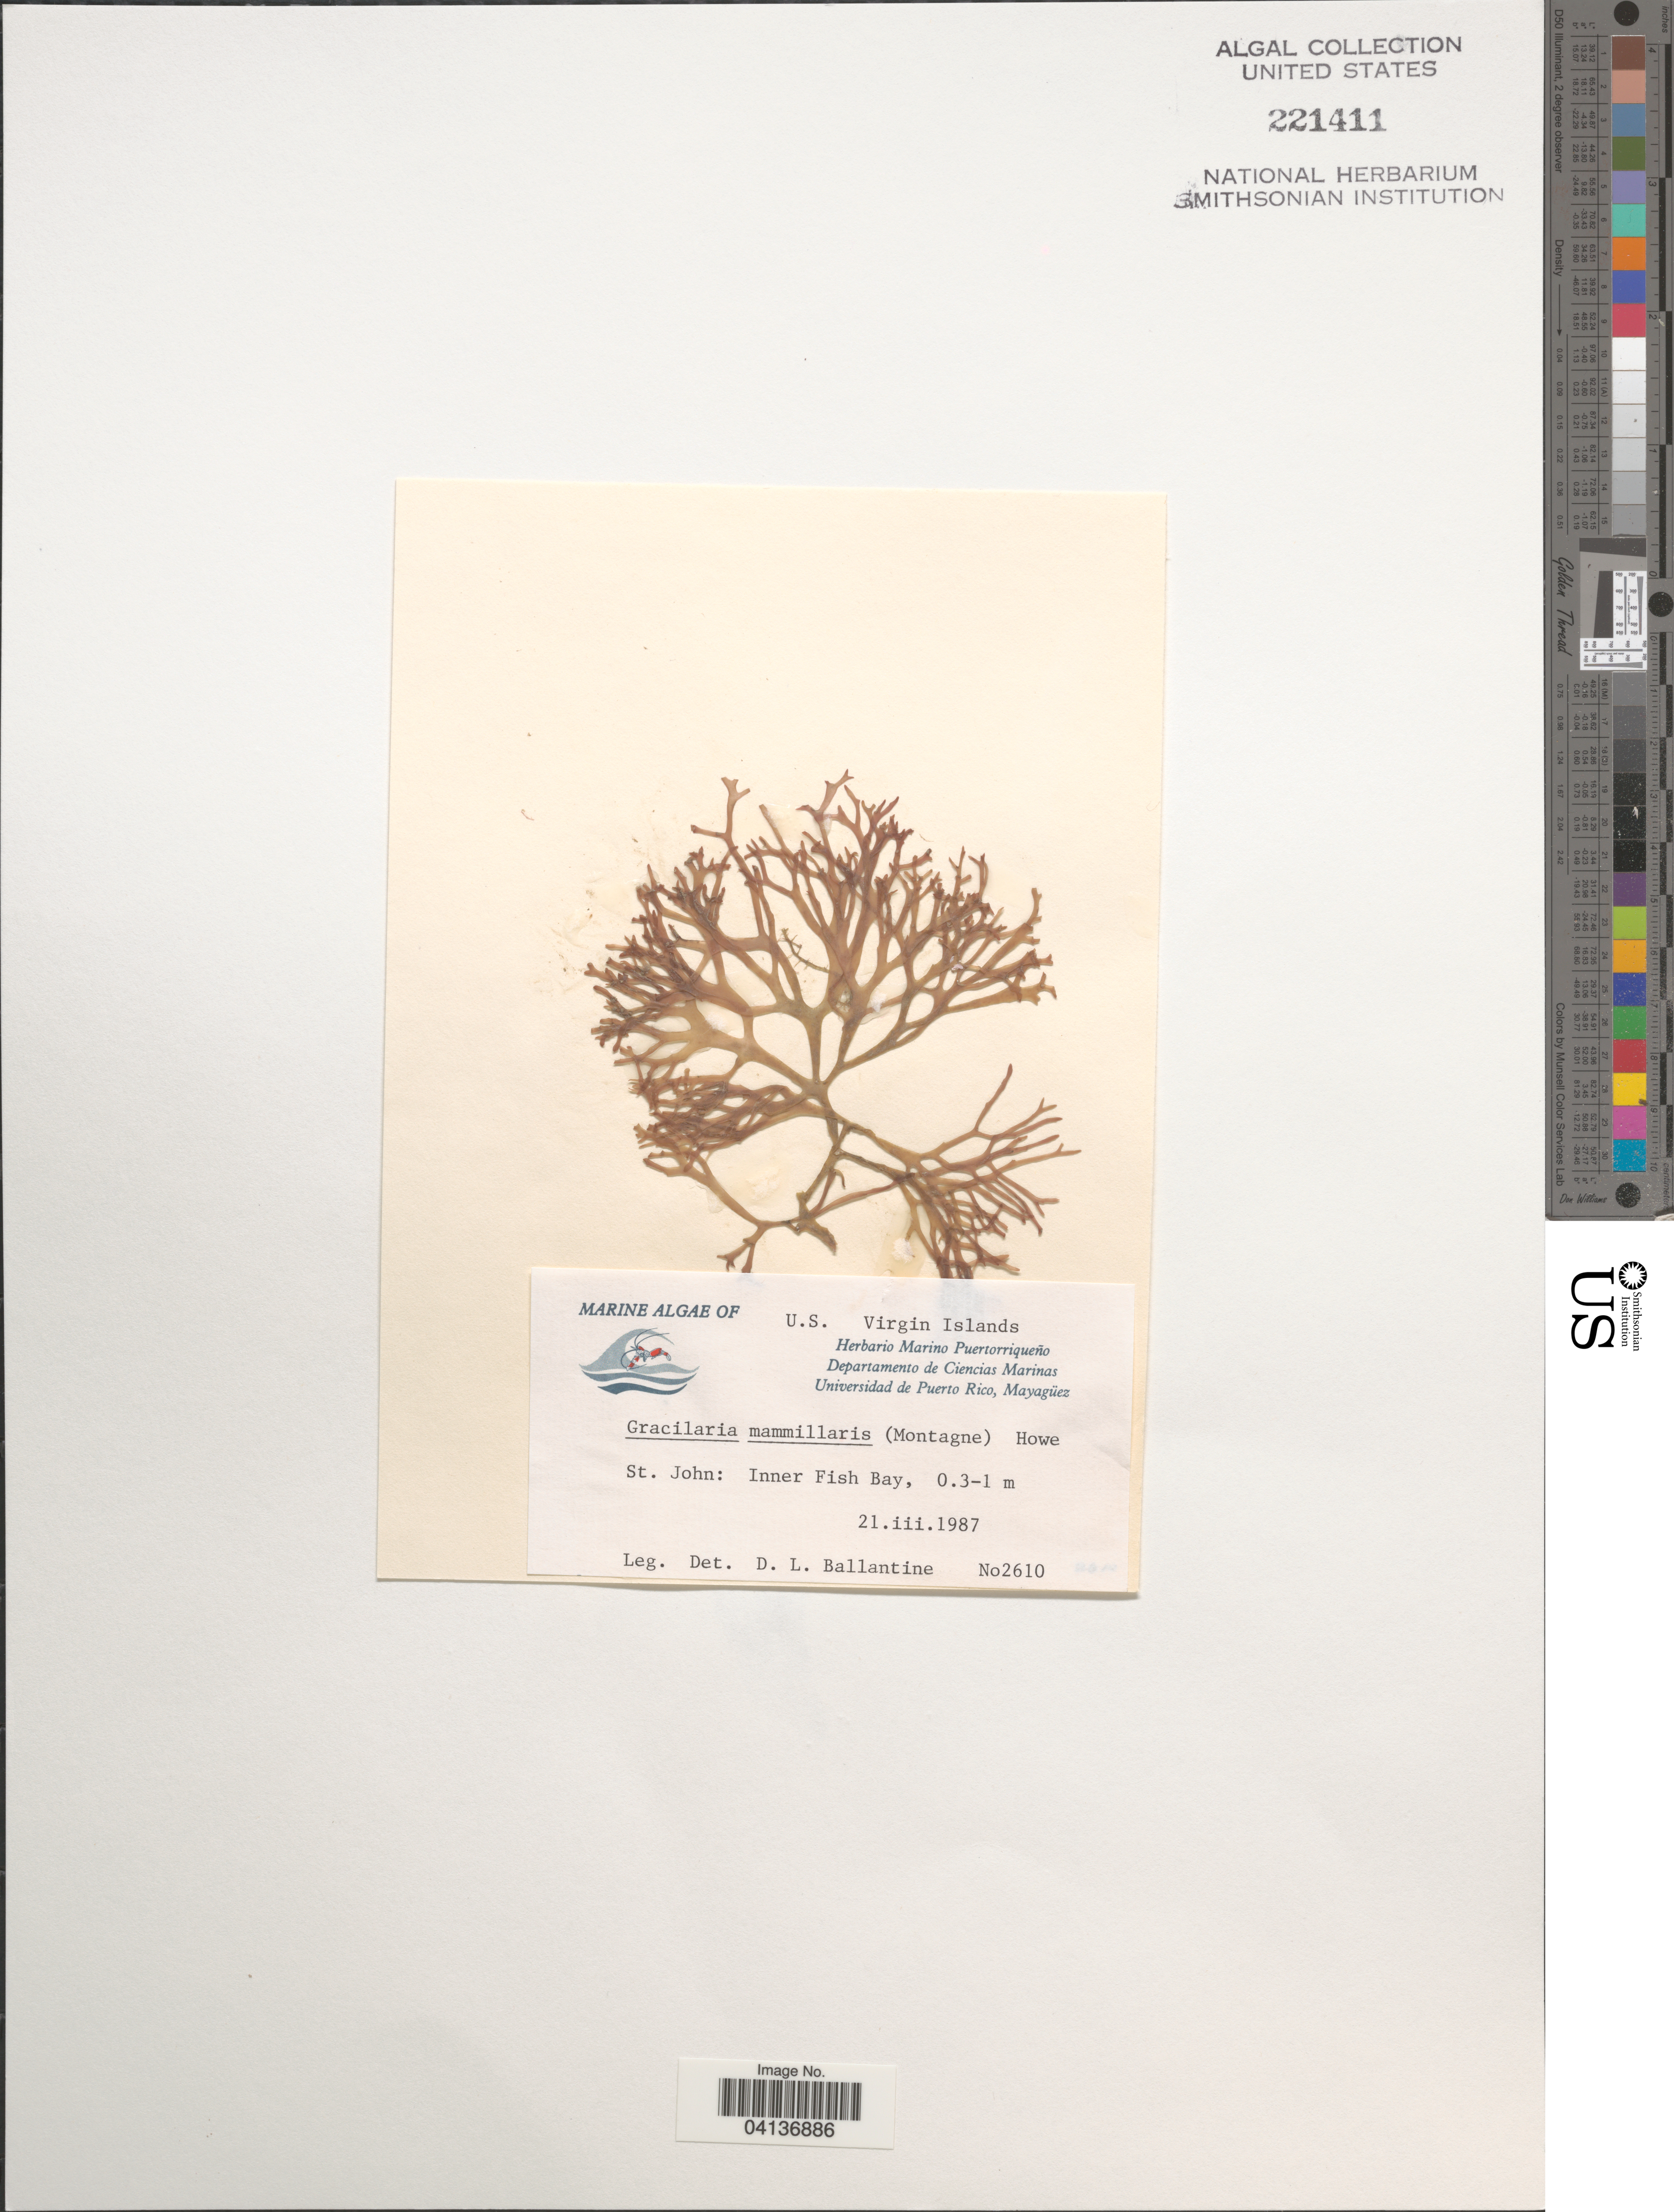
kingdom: Plantae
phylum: Rhodophyta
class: Florideophyceae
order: Gracilariales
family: Gracilariaceae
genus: Gracilaria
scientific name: Gracilaria mammillaris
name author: (Mont.) M. Howe in Britton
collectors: D.L. Ballantine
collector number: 2610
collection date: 1987-03-21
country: U.S. Virgin Islands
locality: St. John: Inner Fish Bay.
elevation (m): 0.3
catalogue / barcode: US 221411